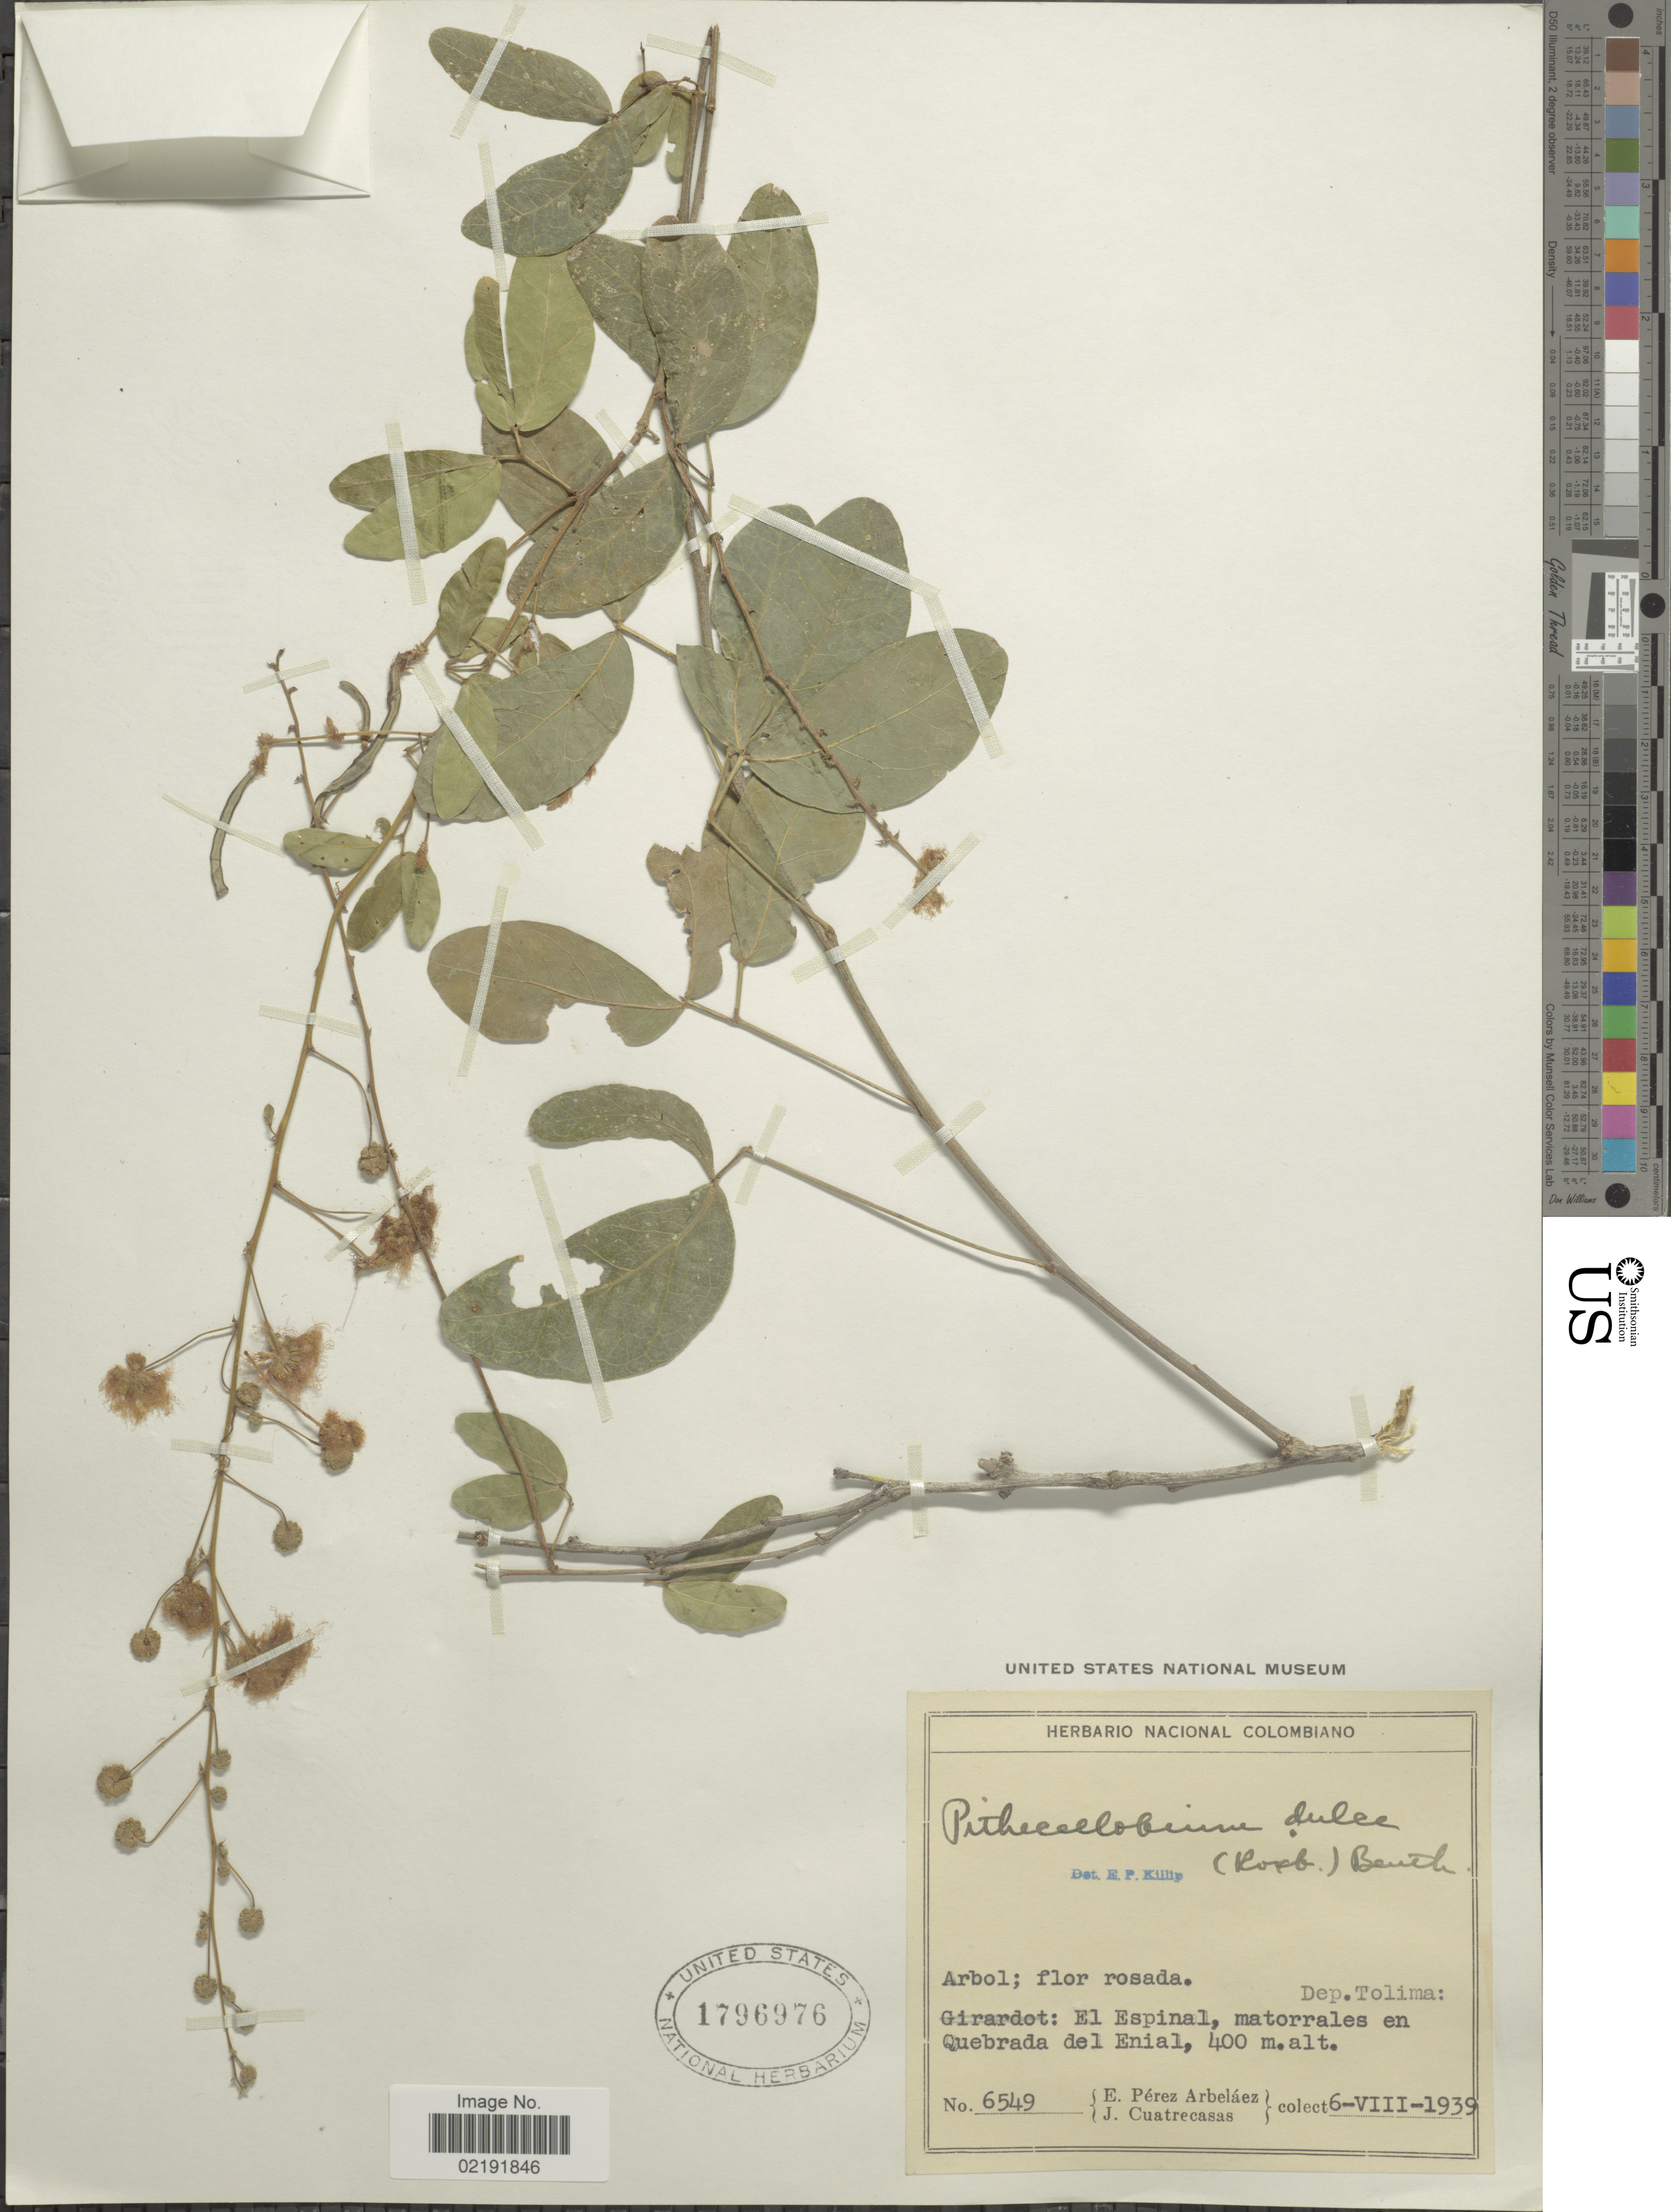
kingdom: Plantae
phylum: Tracheophyta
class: Magnoliopsida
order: Fabales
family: Fabaceae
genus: Pithecellobium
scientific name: Pithecellobium dulce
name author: (Roxb.) Benth.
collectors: E. Pérez Arbeláez & J. Cuatrecasas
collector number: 6549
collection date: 1939-08-06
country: Colombia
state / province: Tolima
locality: Dep. Tolima: El Espinal, matorrales en Quebrada del Enial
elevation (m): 400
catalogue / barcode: US 1796976